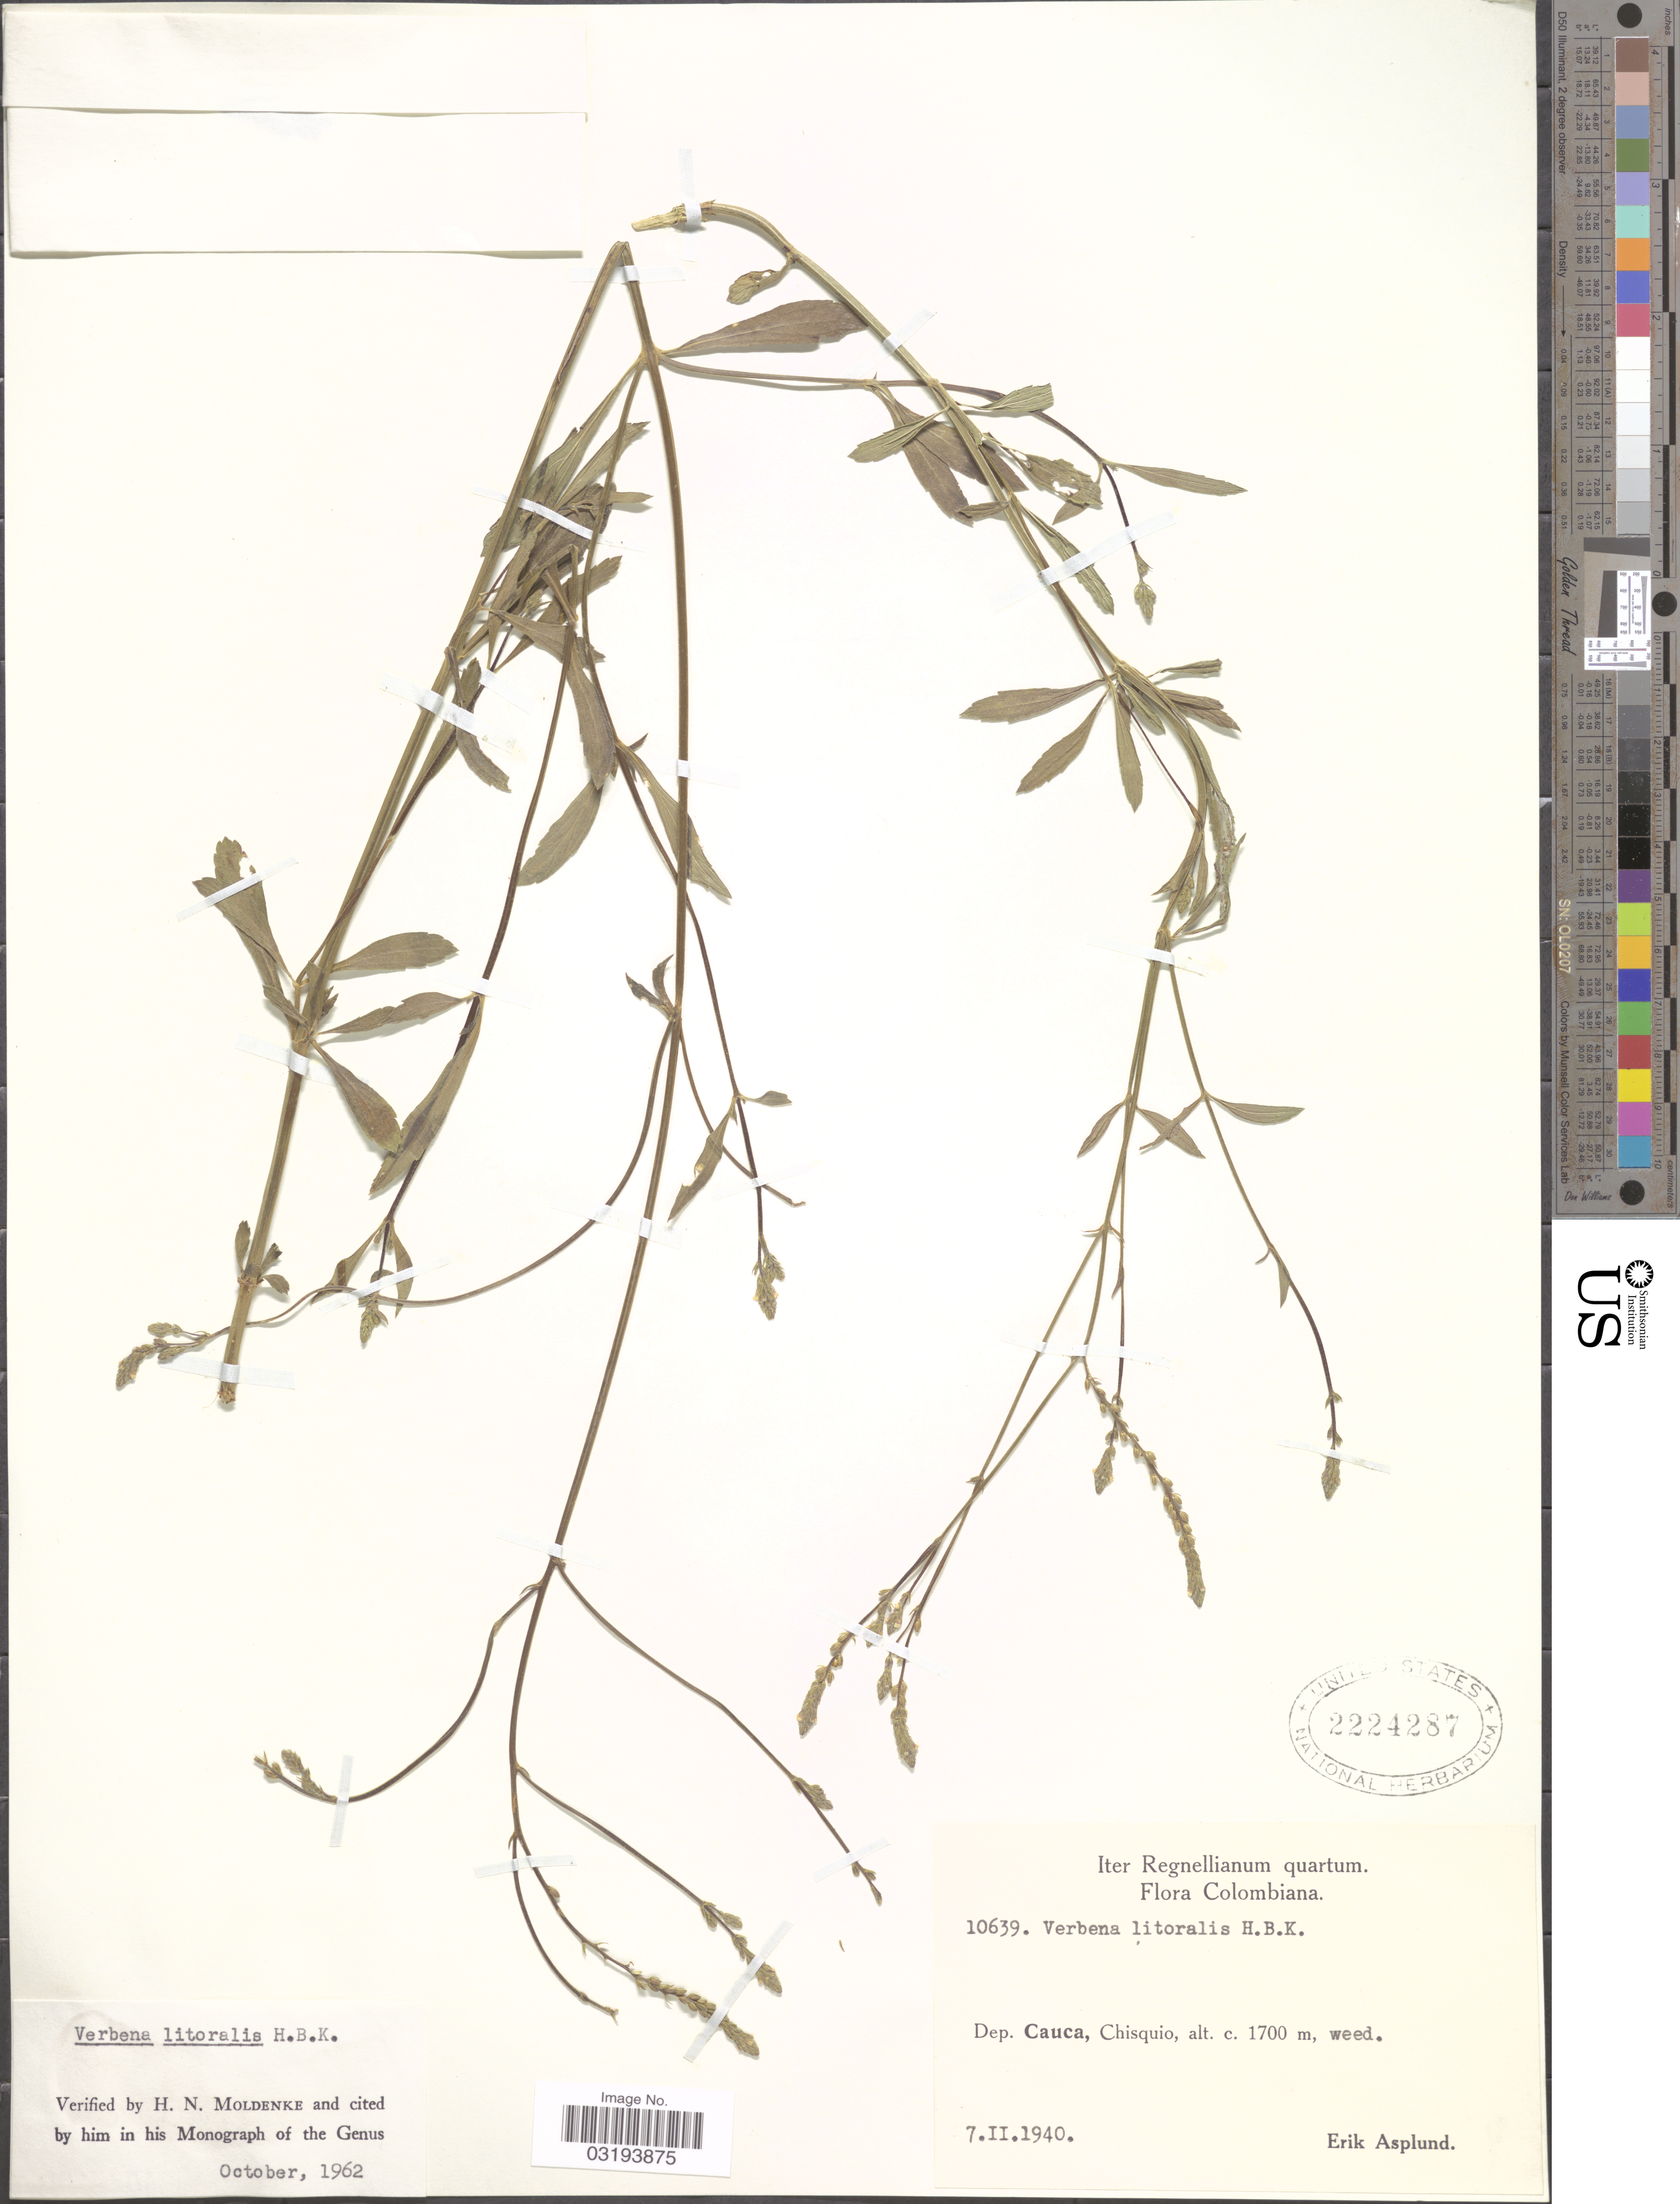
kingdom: Plantae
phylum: Tracheophyta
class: Magnoliopsida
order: Lamiales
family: Verbenaceae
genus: Verbena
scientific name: Verbena litoralis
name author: Kunth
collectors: E. Asplund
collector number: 10639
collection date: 1940-02-07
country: Colombia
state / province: Cauca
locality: Dep. Cauca, Chisquio.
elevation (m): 1700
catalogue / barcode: US 2224287